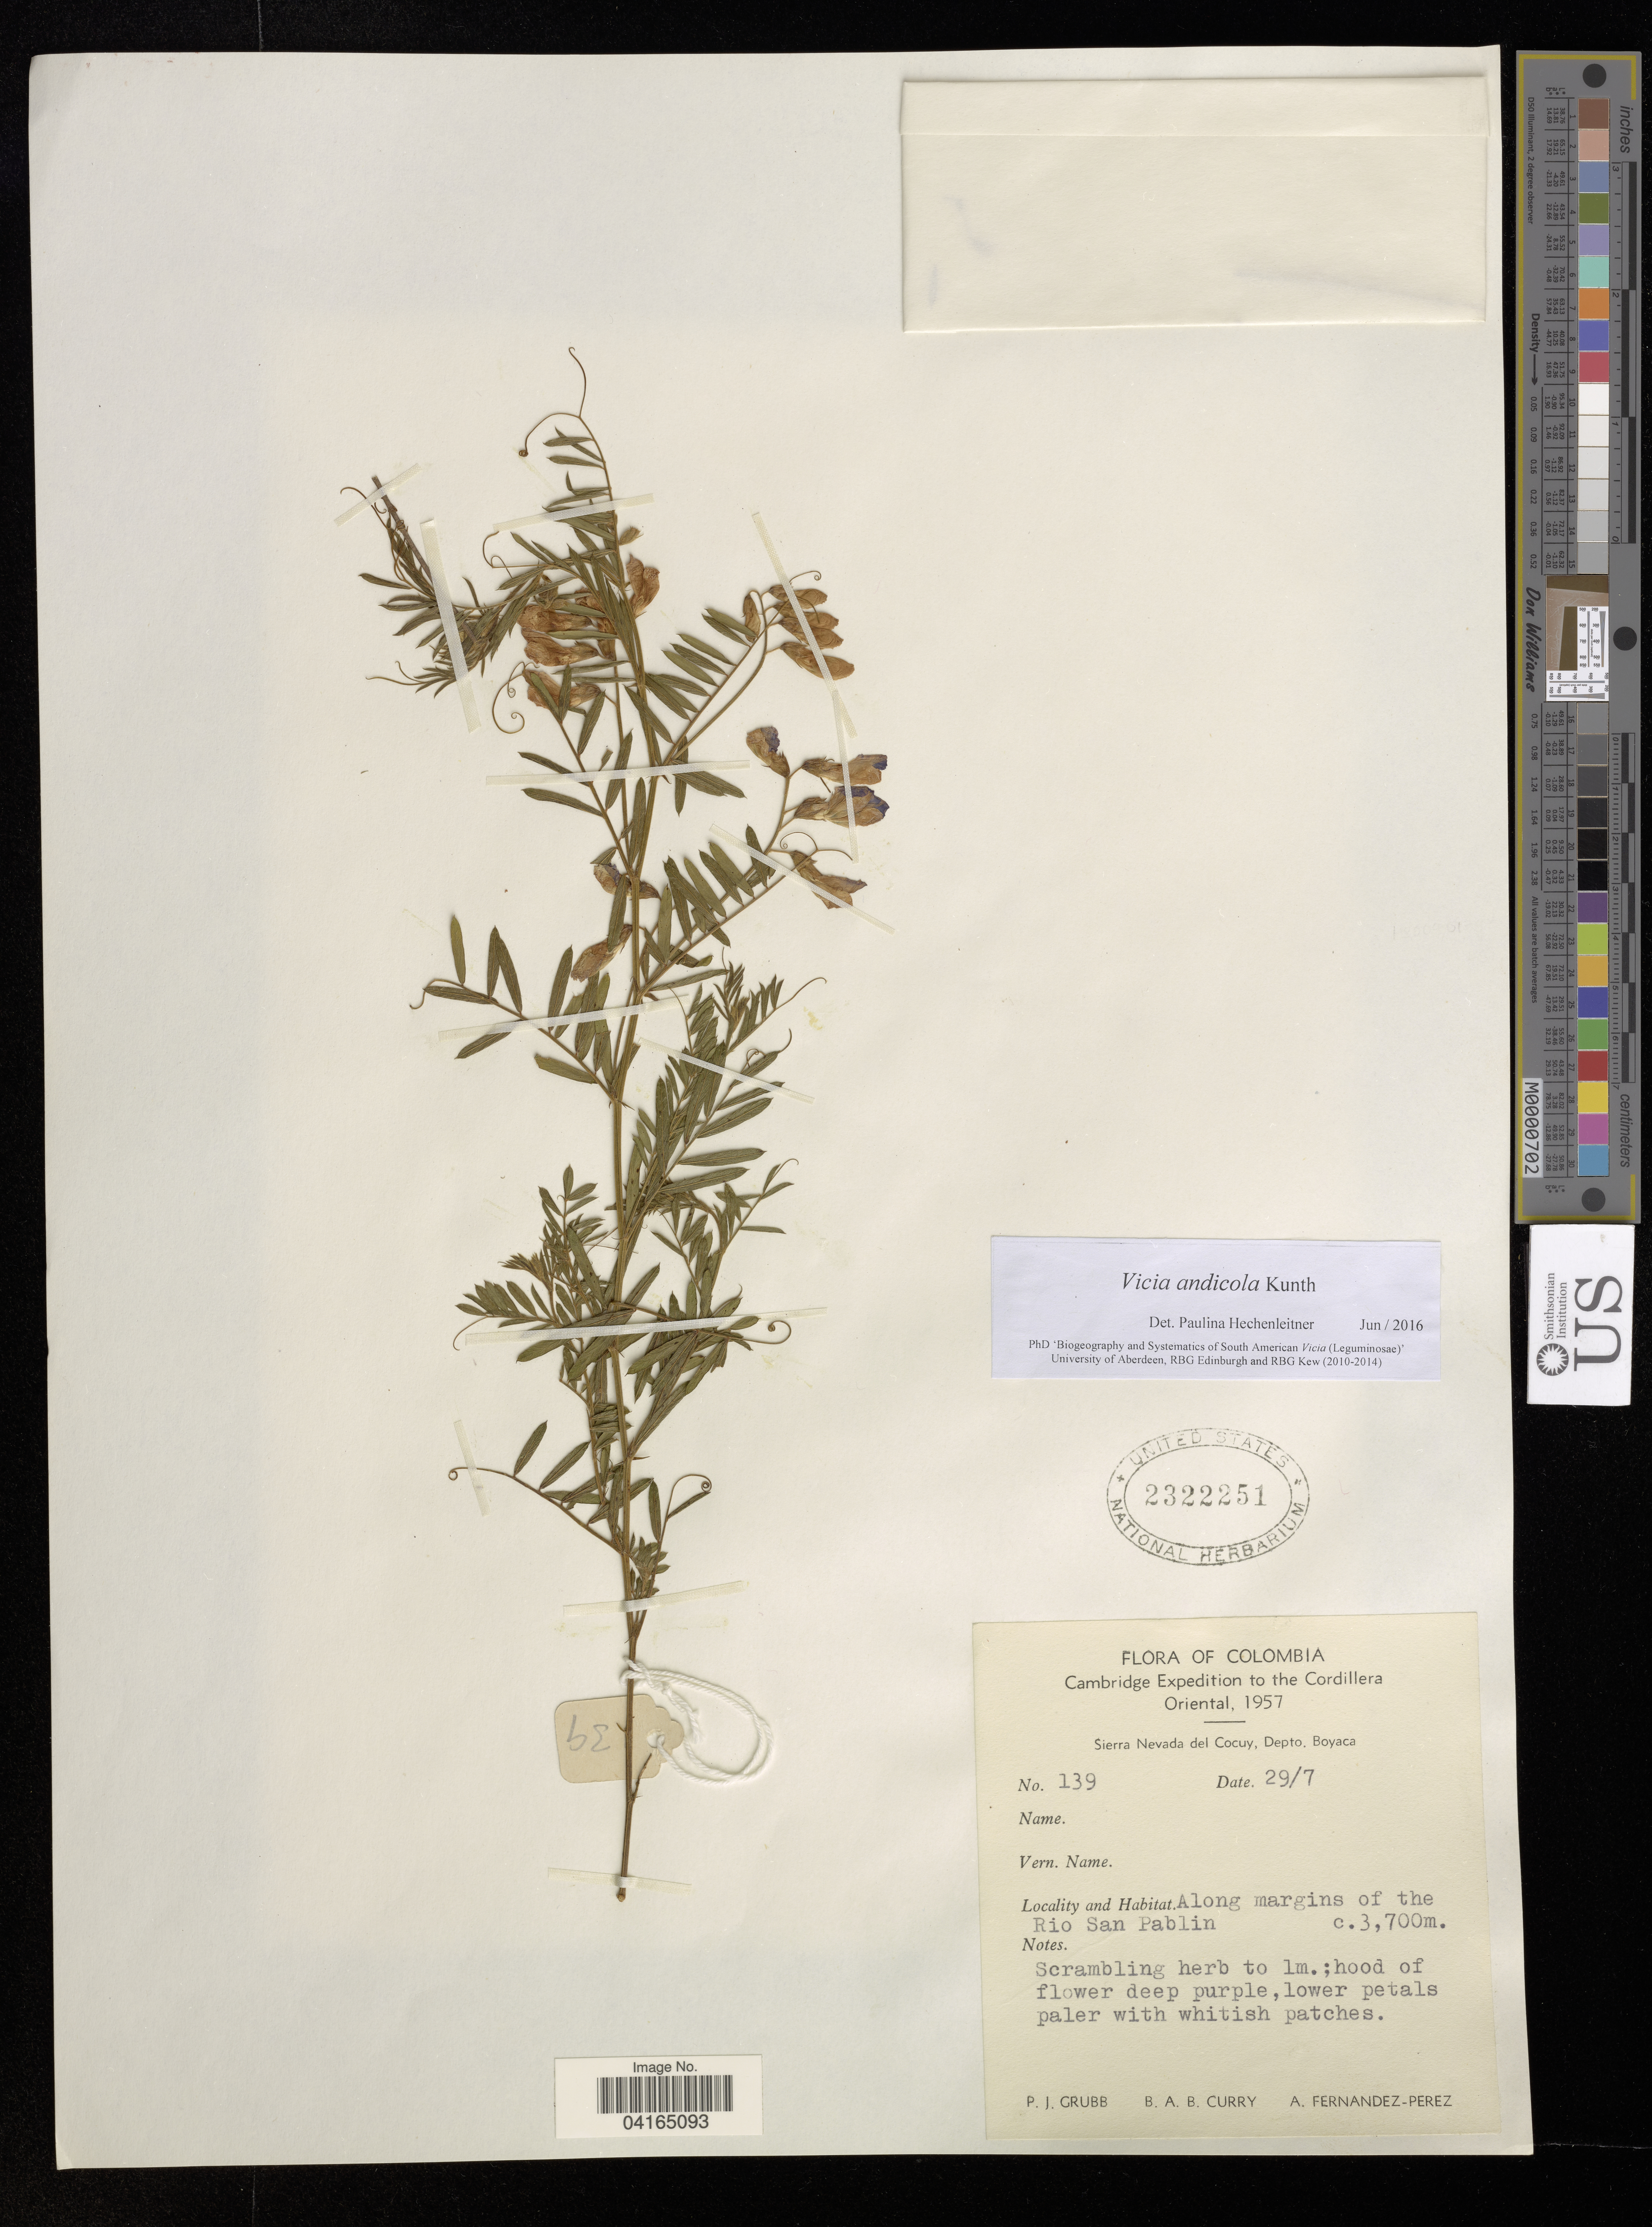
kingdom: Plantae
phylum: Tracheophyta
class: Magnoliopsida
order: Fabales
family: Fabaceae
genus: Vicia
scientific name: Vicia andicola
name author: Kunth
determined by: Hechenleitner, Paulina, RBG Edinburgh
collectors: P. J. Grubb, B. A. B. Curry & A. Fernández-Pérez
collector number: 139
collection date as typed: JUL 29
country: Colombia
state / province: Boyacá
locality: The Cordillera Oriental. Sierra Nevada del Cocuy, Depto. Boyaca. Along margins of the Rio San Pablin.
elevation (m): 3700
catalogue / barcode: US 2322251